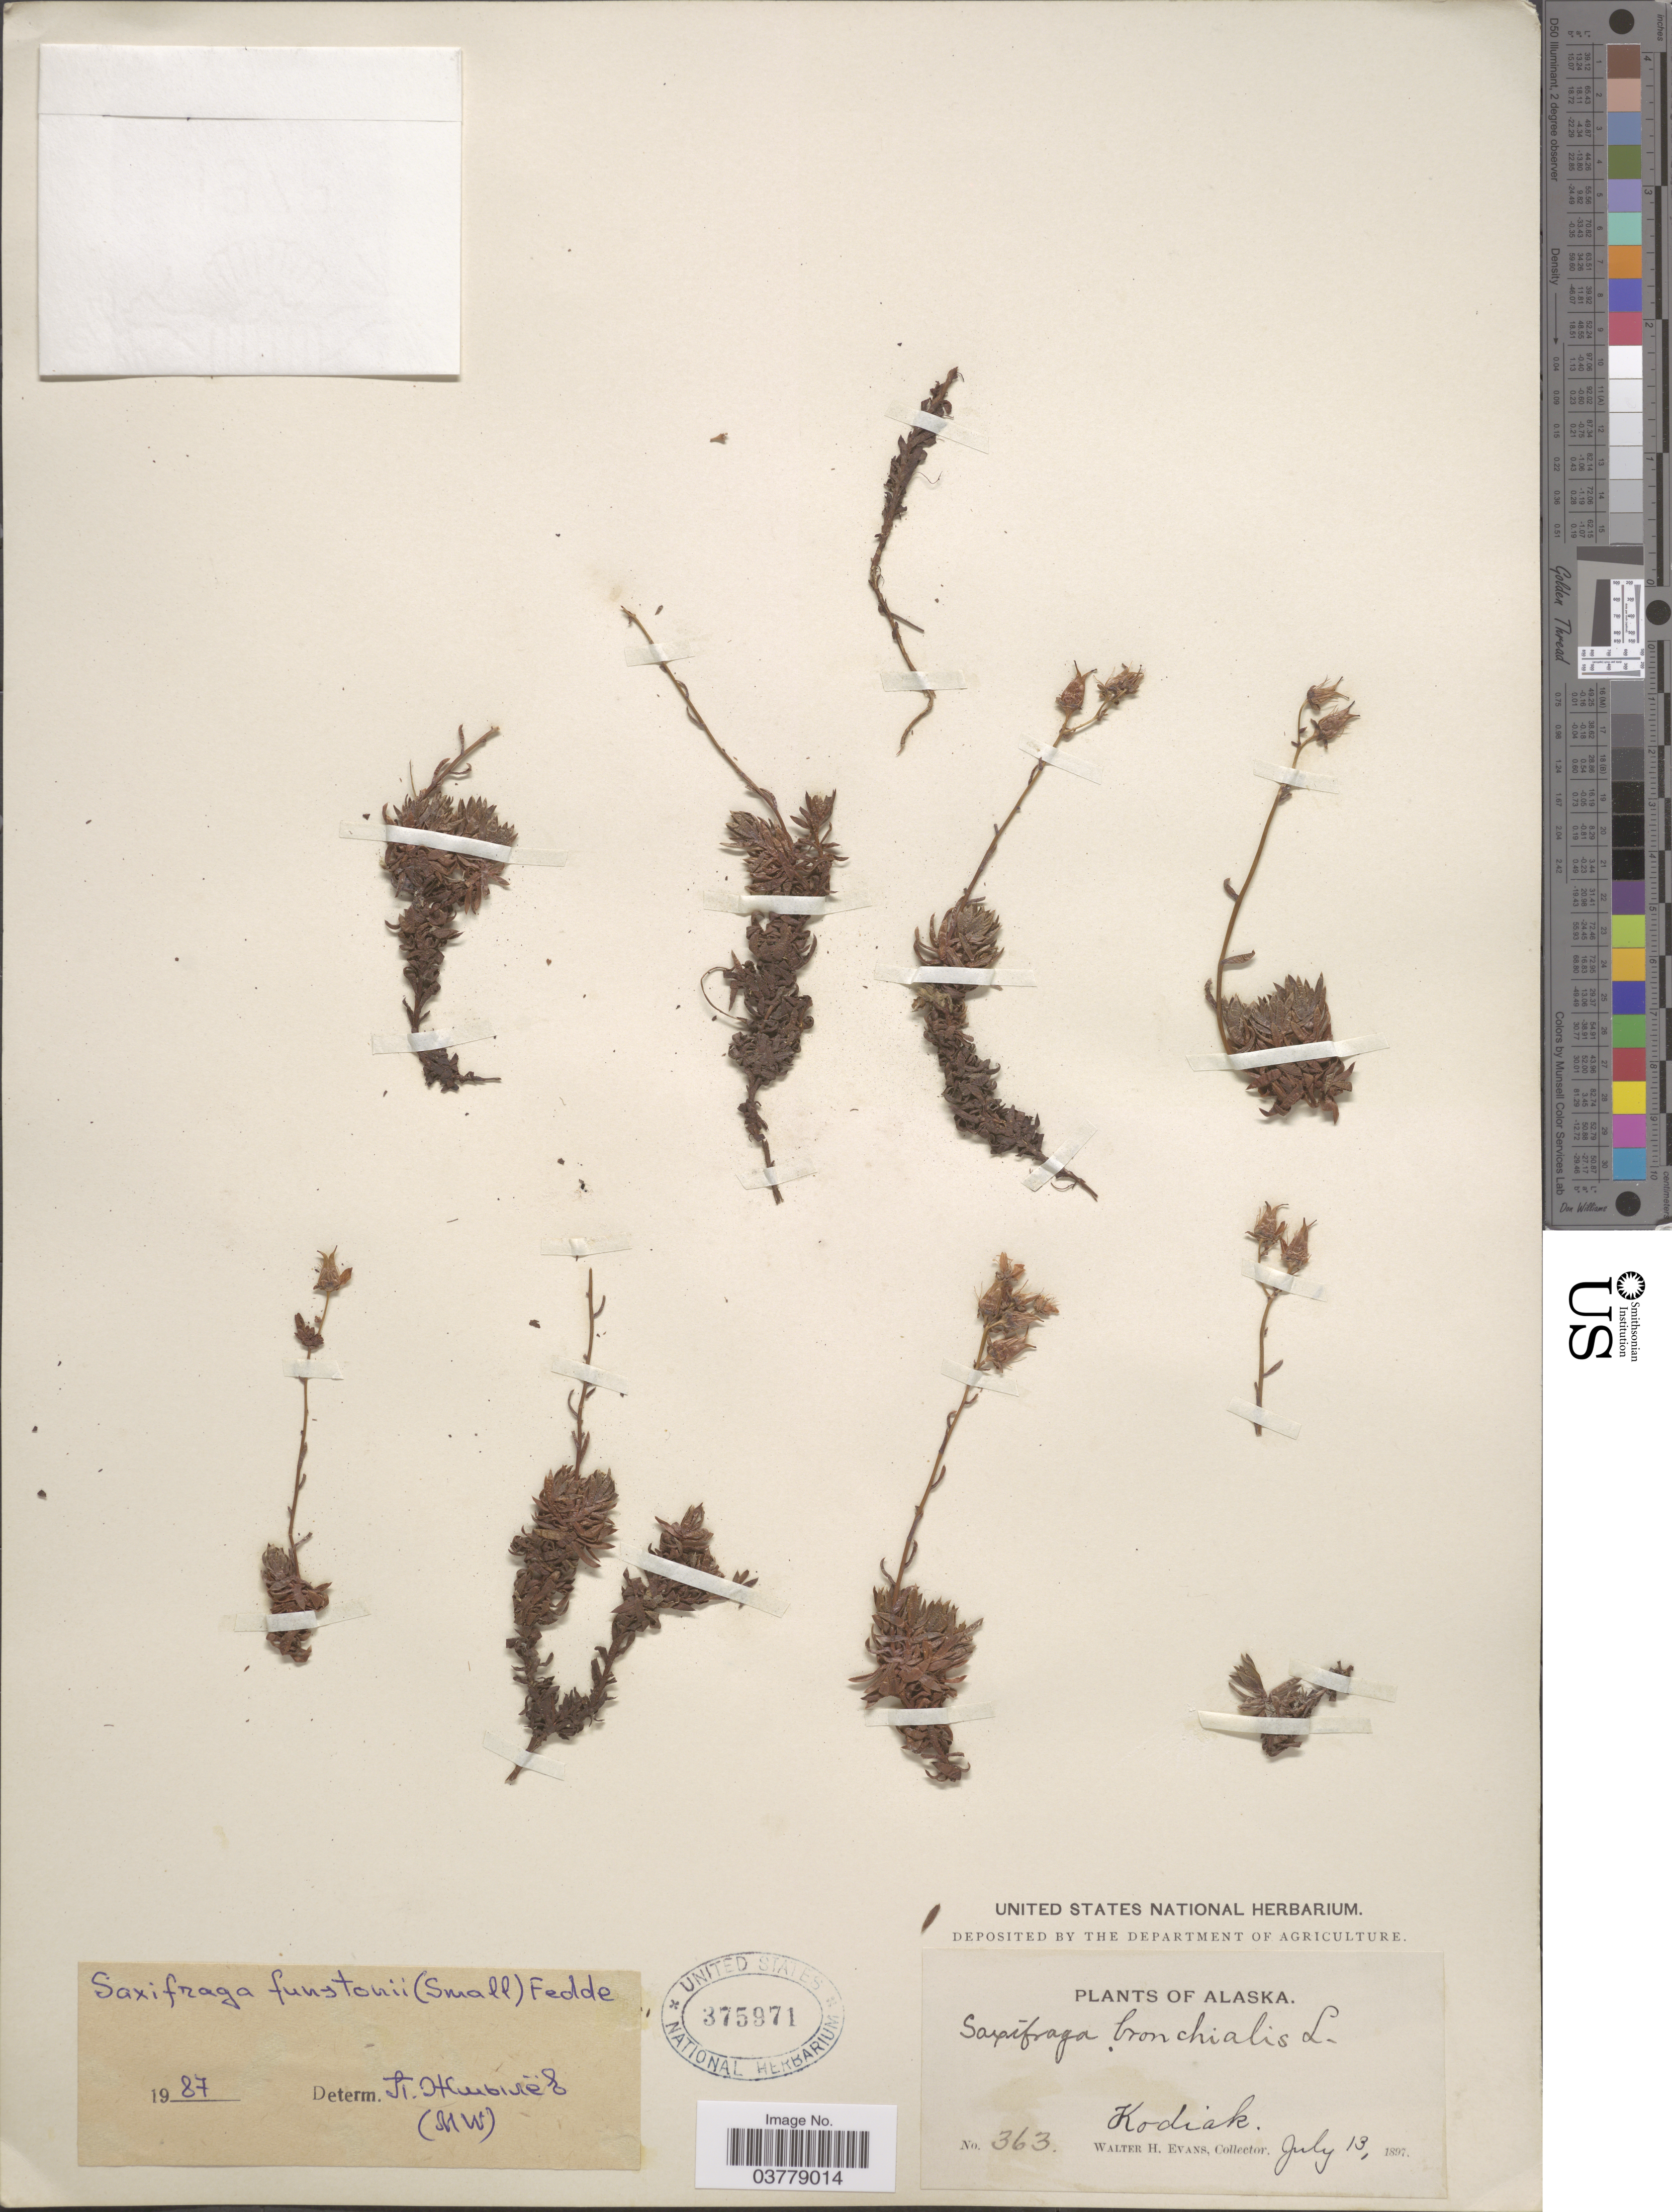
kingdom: Plantae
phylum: Tracheophyta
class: Magnoliopsida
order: Saxifragales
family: Saxifragaceae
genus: Saxifraga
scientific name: Saxifraga bronchialis subsp. funstonii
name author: (Small) Hultén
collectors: W. H. Evans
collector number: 363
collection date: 1897-07-13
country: United States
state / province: Alaska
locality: Kodiak.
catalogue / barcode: US 375971